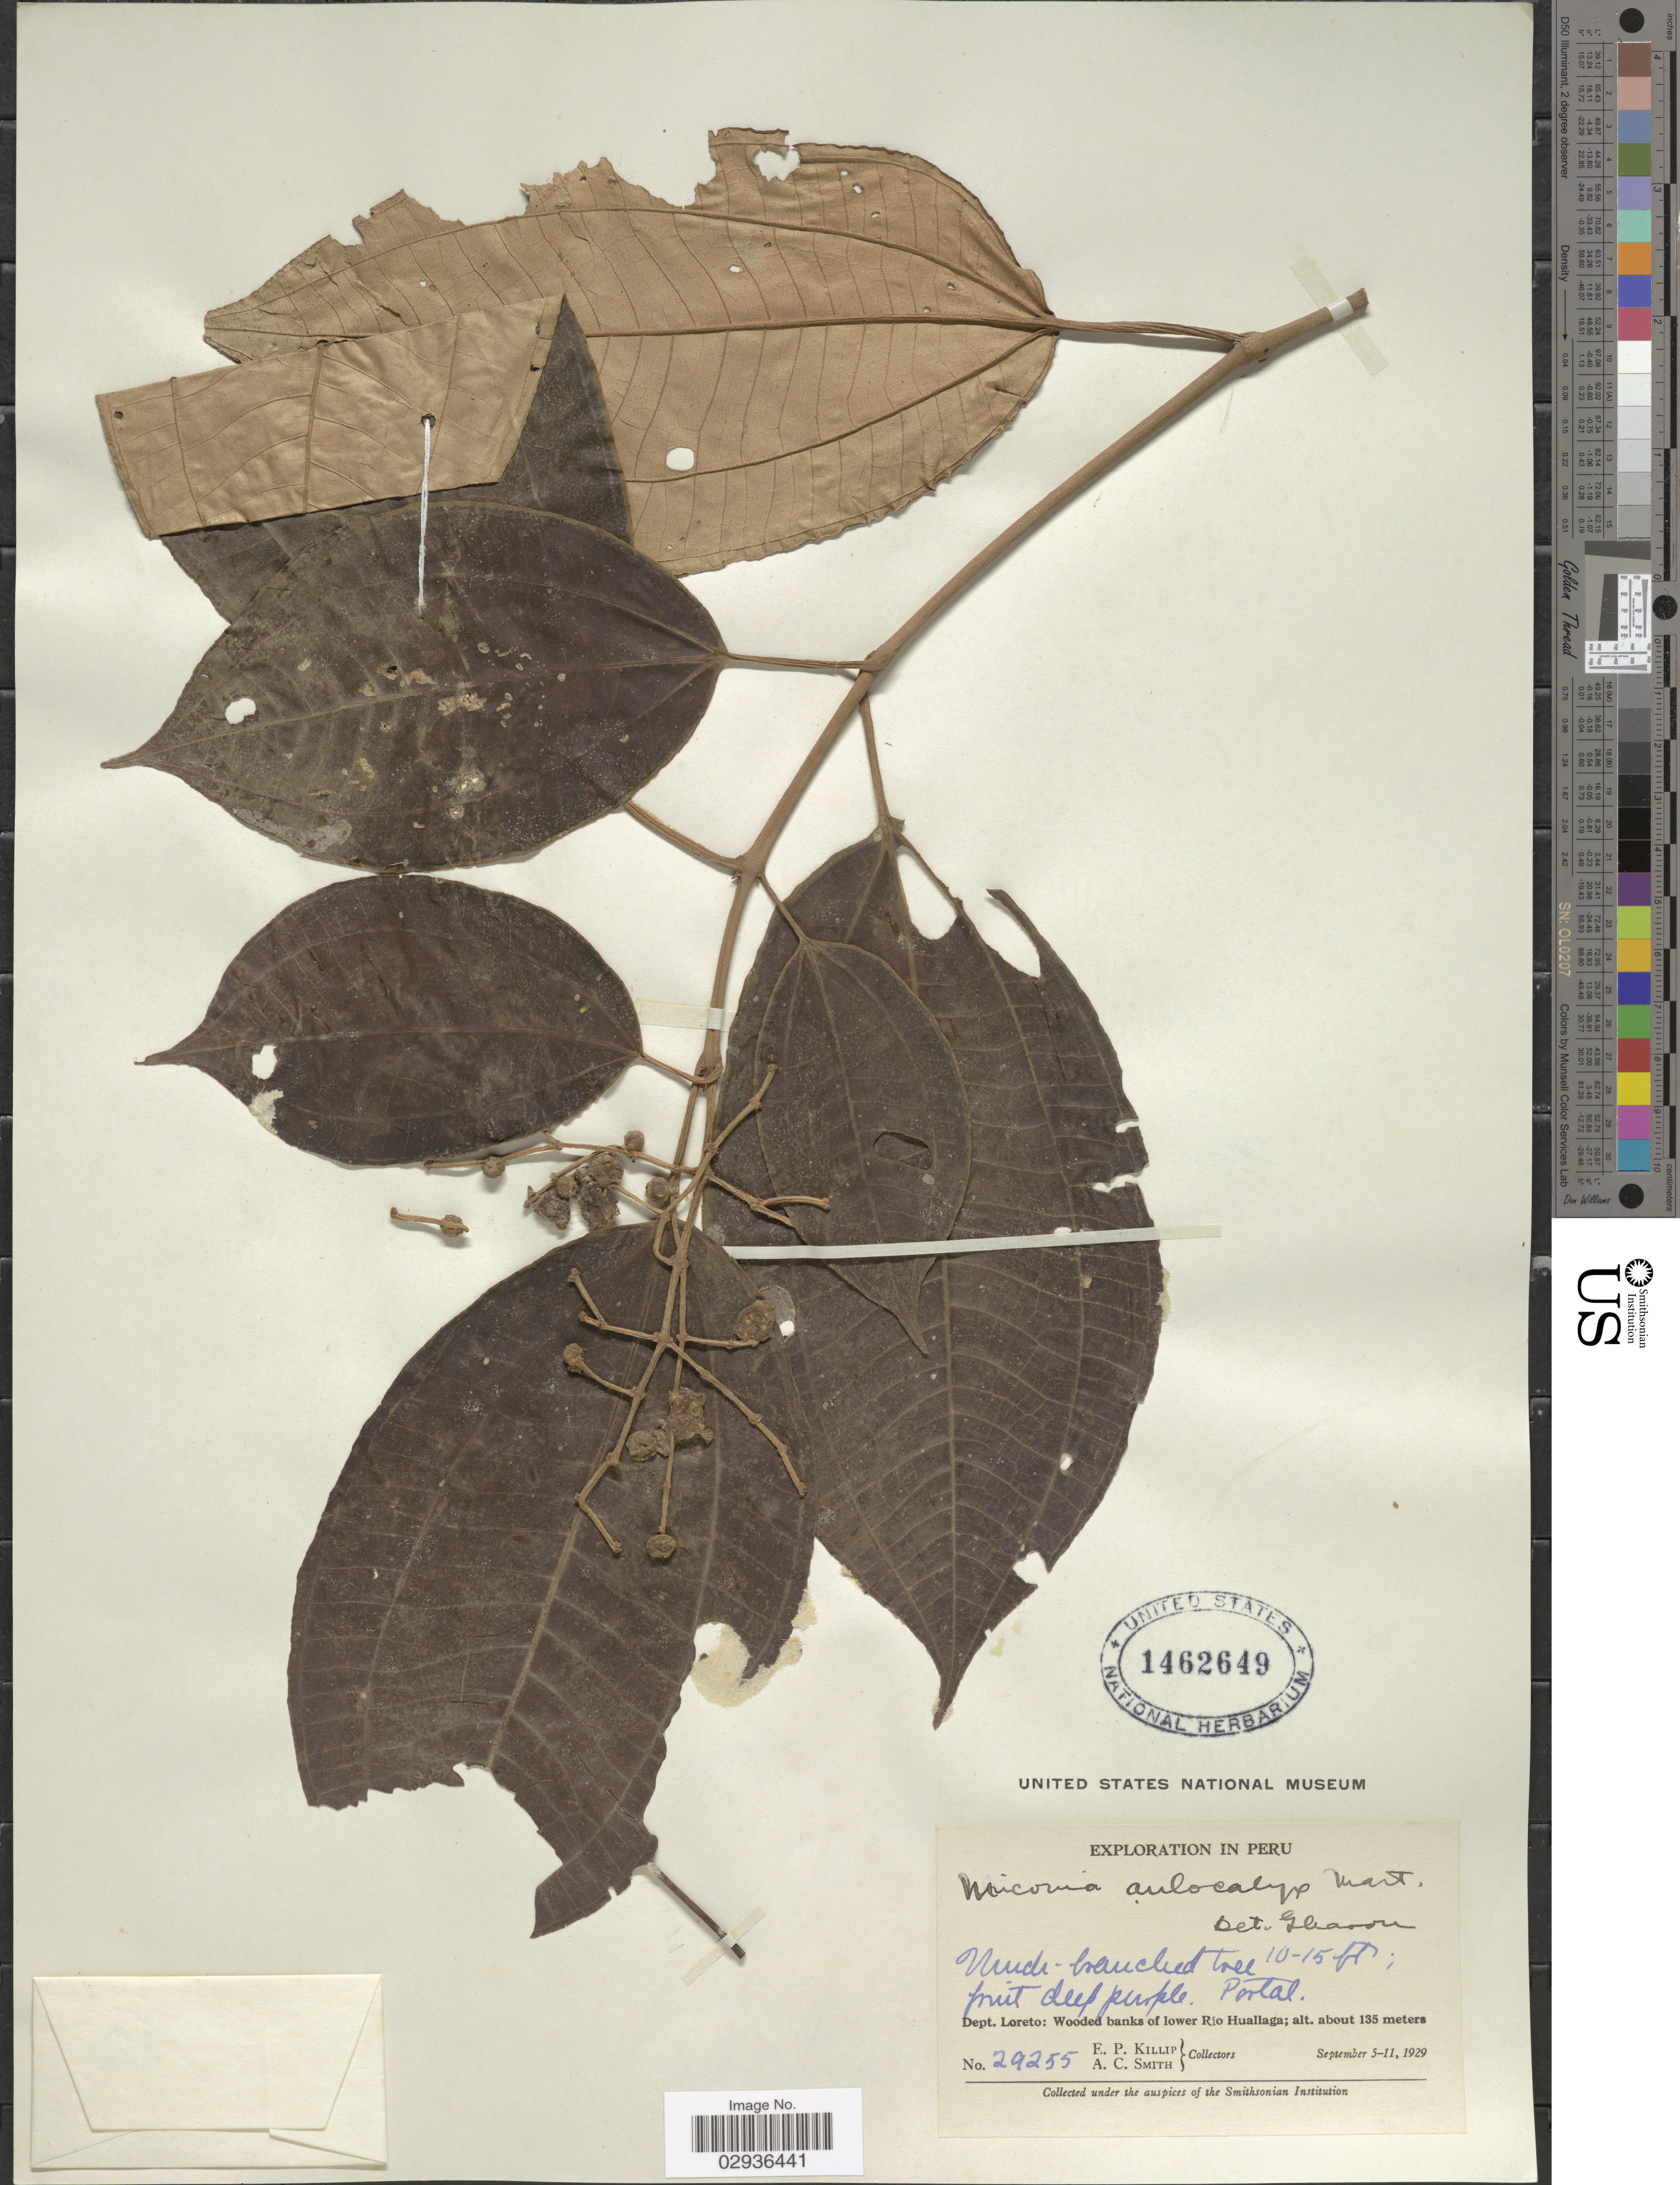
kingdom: Plantae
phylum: Tracheophyta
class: Magnoliopsida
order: Myrtales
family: Melastomataceae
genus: Miconia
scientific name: Miconia aulocalyx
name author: Mart. ex Triana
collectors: E. P. Killip & A. C. Smith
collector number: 29255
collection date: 1929-09-05/1929-09-11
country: Peru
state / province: Loreto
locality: Dept. Loreto: Wooded banks of lower Rio Huallaga.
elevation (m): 135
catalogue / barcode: US 1462649